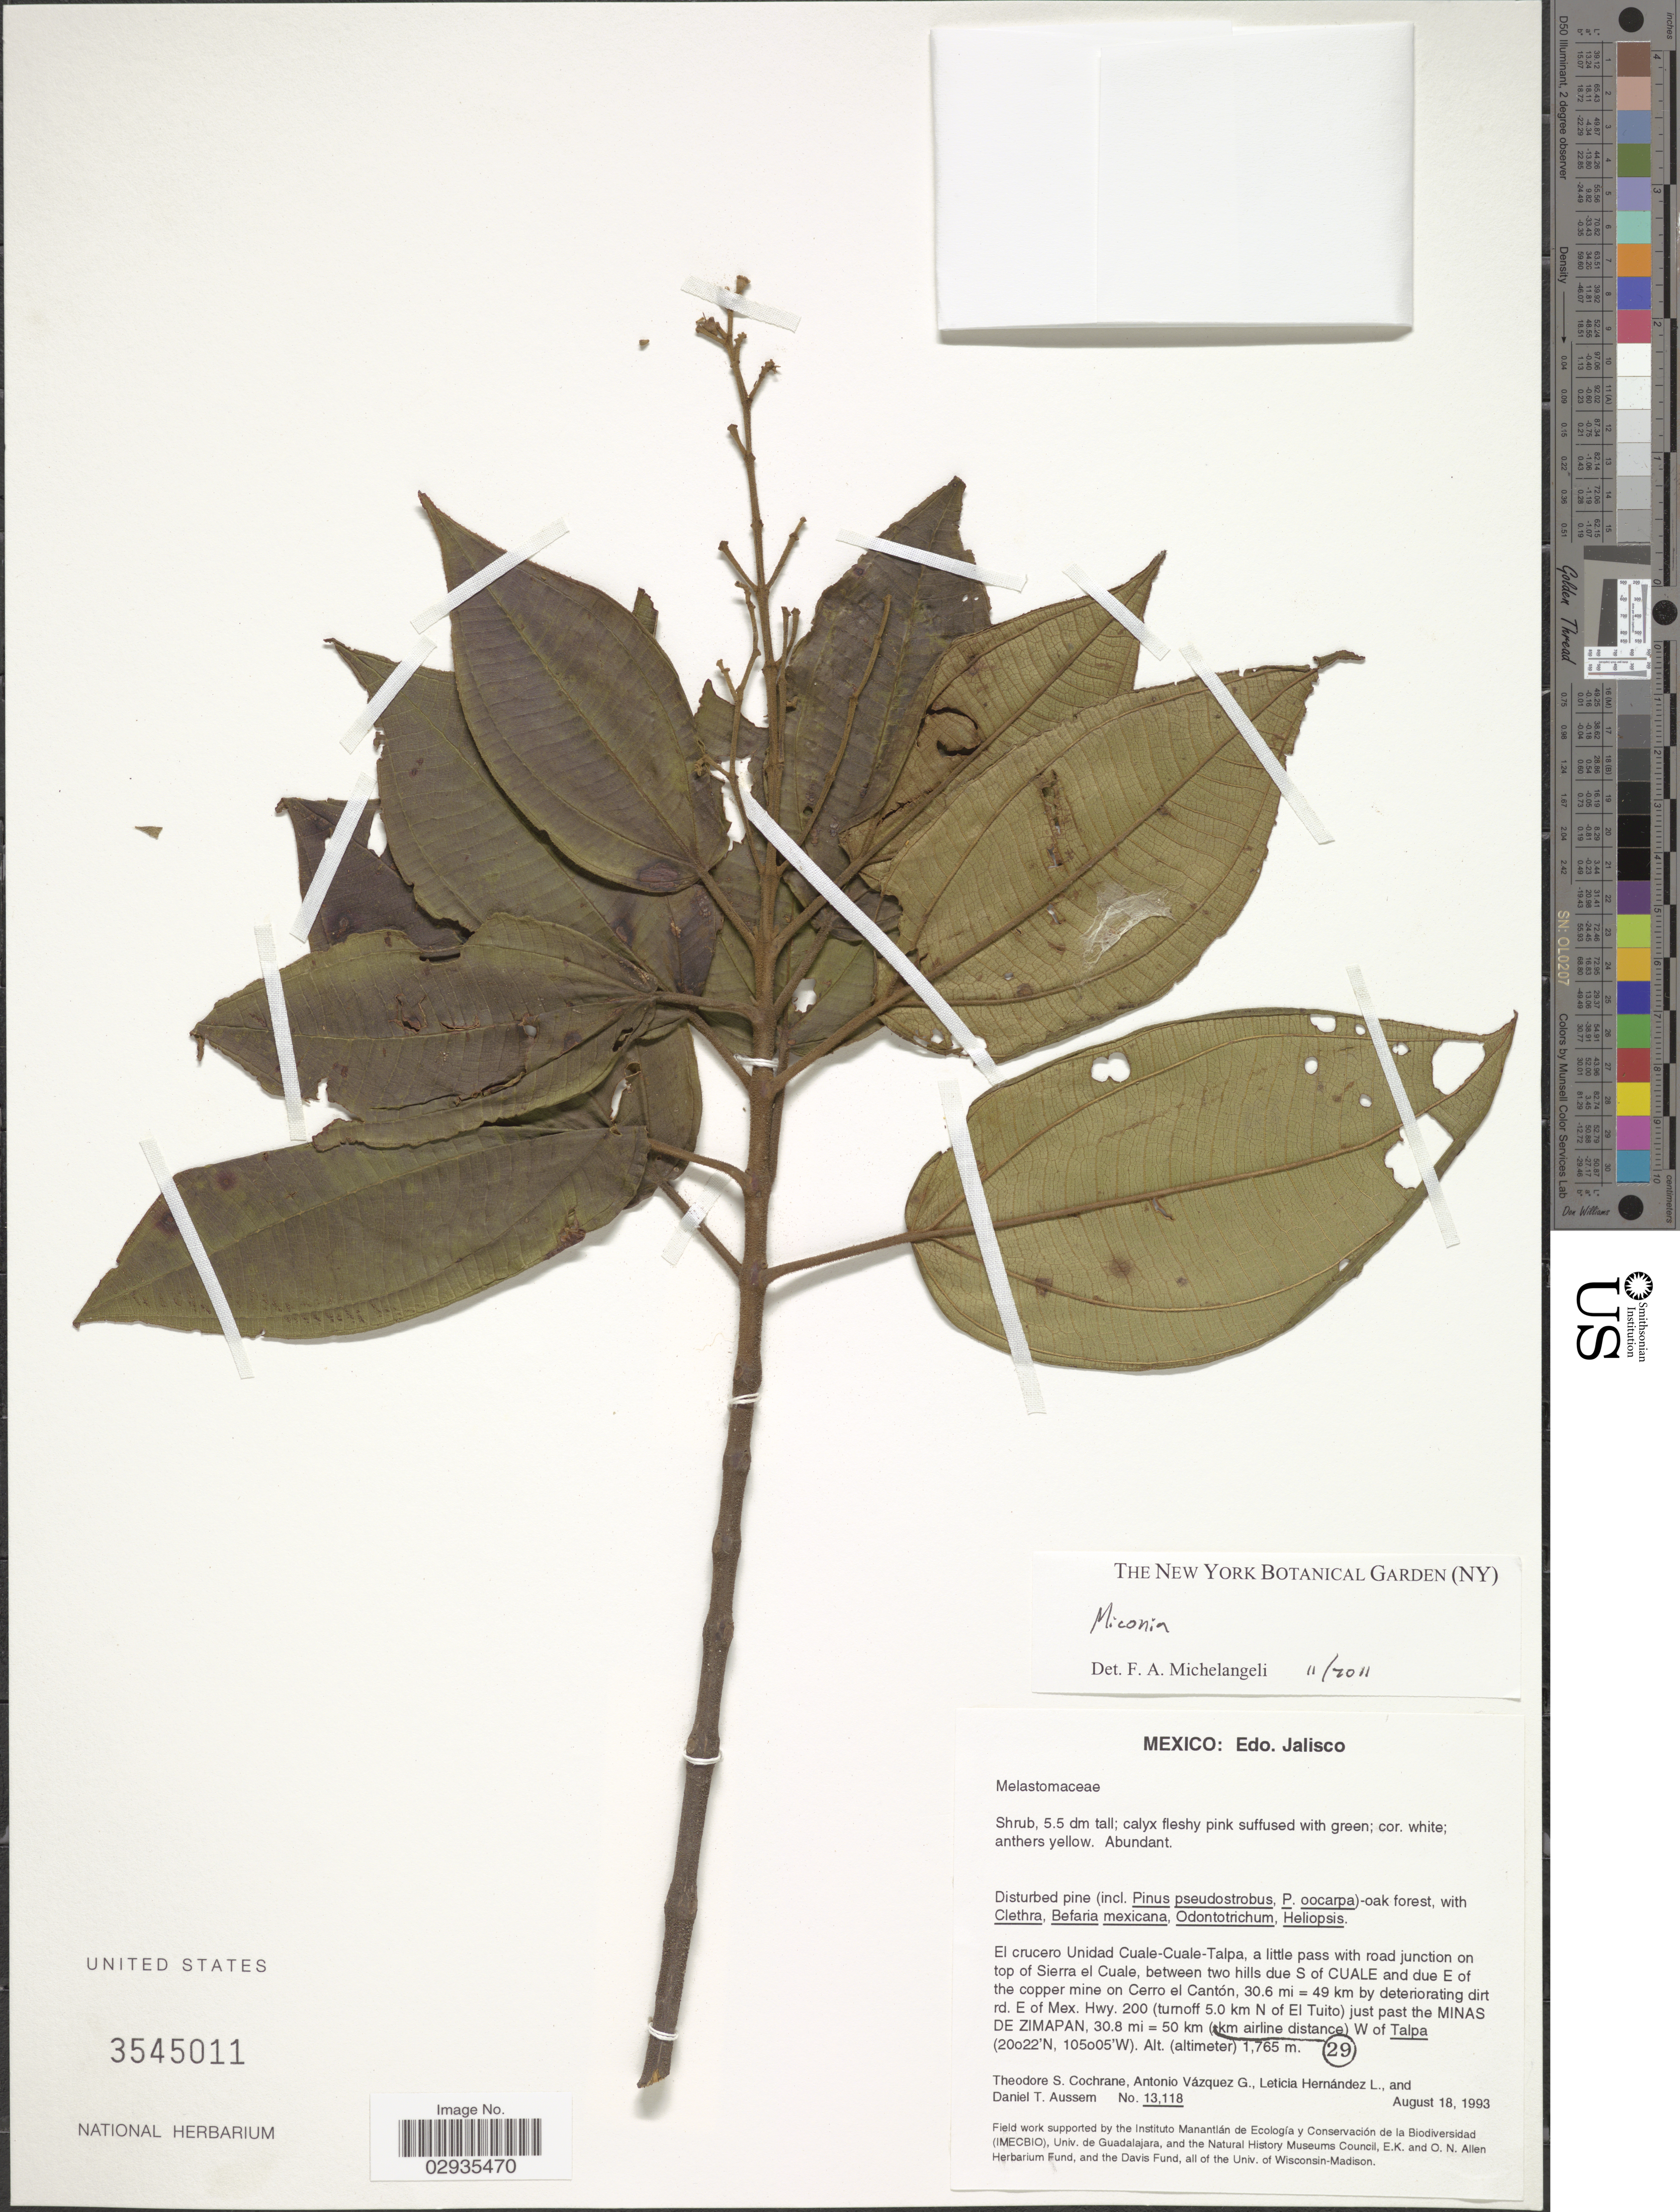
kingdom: Plantae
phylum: Tracheophyta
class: Magnoliopsida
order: Myrtales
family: Melastomataceae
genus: Miconia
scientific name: Miconia sp.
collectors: T. S. Cochrane, J. A. Vázquez G., L. Hernández & D. Aussem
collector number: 13118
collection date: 1993-08-18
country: Mexico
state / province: Jalisco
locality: El crucero Unidad Cuale-Cuale-Talpa, a little pass with road junction on top of Sierra el Cuale, between two hills due of Cuale and due E of the copper mine on Cerro el Cantón , 30.6 mi=49 km by deteriorating dirt rd. E of Mex. Hwy. 200 (turnoff 5.0 km N of El Tuito) just past the Minas de Zimapan, 30.8 mi=50 km (km airline distance) W of Talpa.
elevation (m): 1765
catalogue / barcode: US 3545011